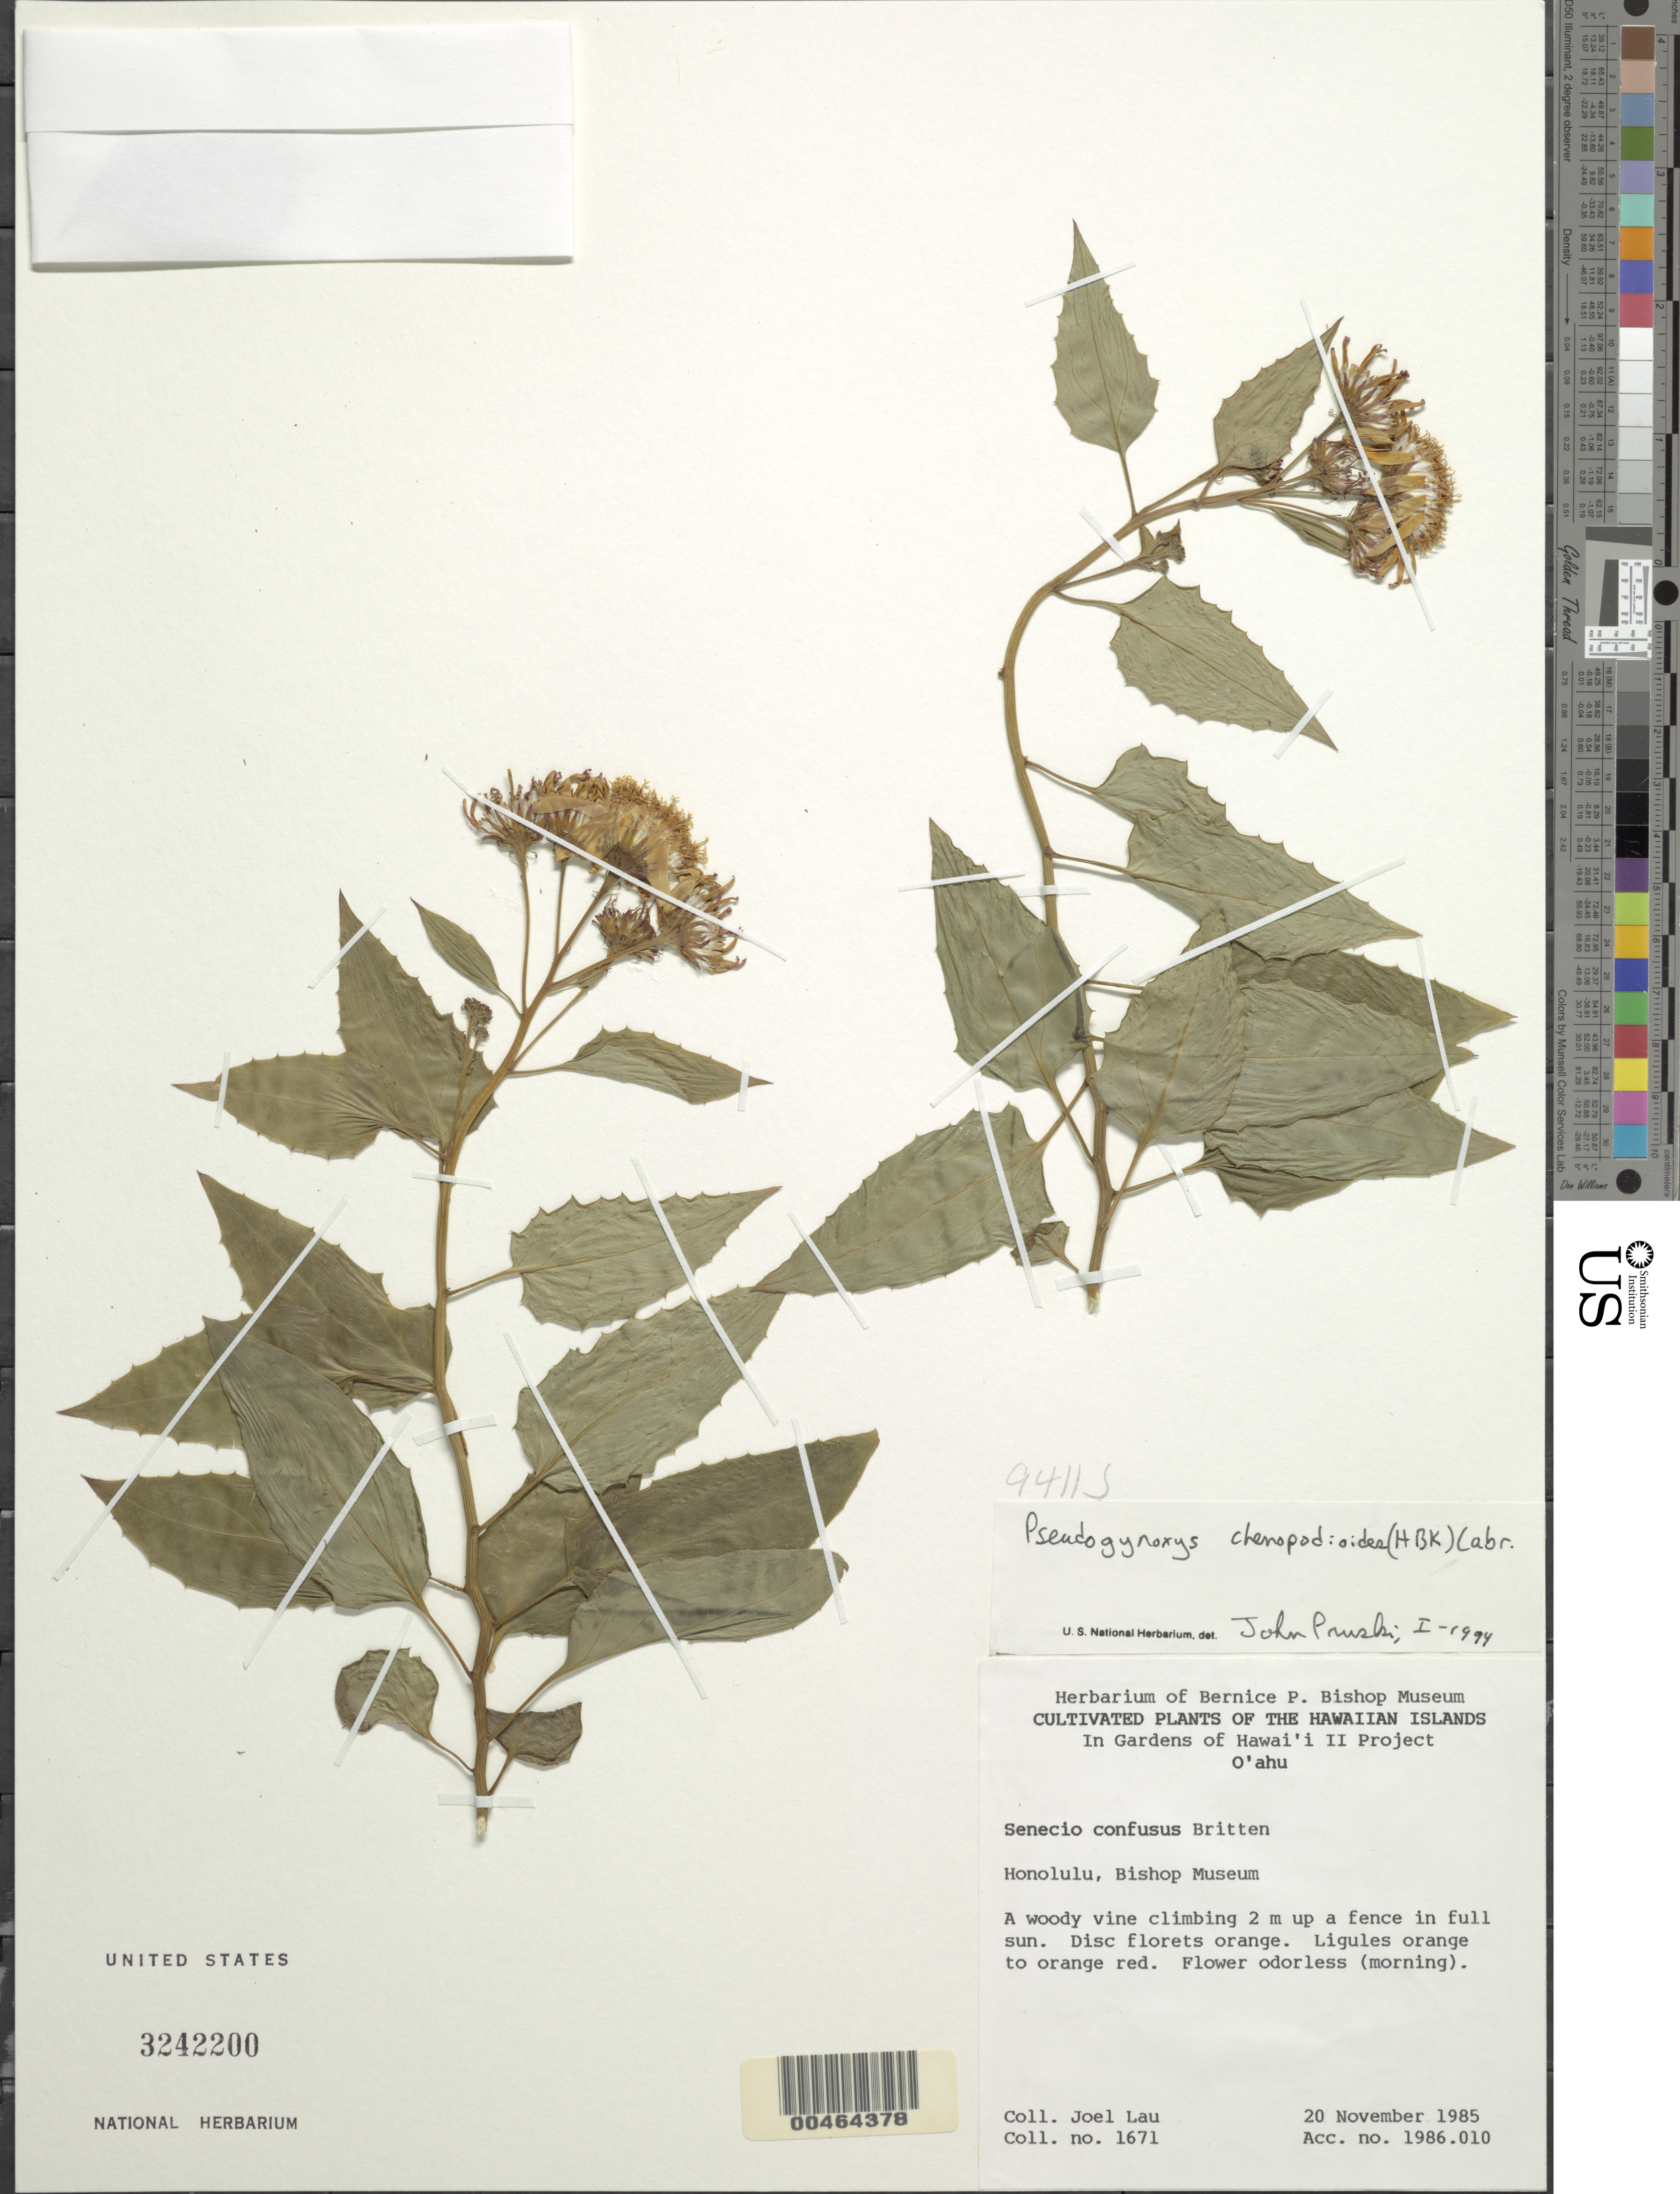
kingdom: Plantae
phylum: Tracheophyta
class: Magnoliopsida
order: Asterales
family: Asteraceae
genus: Pseudogynoxys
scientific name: Pseudogynoxys chenopodioides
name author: (Kunth) Cabrera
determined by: Pruski, J. F.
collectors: J. Lau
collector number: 1671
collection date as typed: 20 Nov 1985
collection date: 1985-11-20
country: United States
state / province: Hawaii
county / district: Honolulu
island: Oahu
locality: Honolulu, Bishop Museum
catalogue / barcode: US 3242200